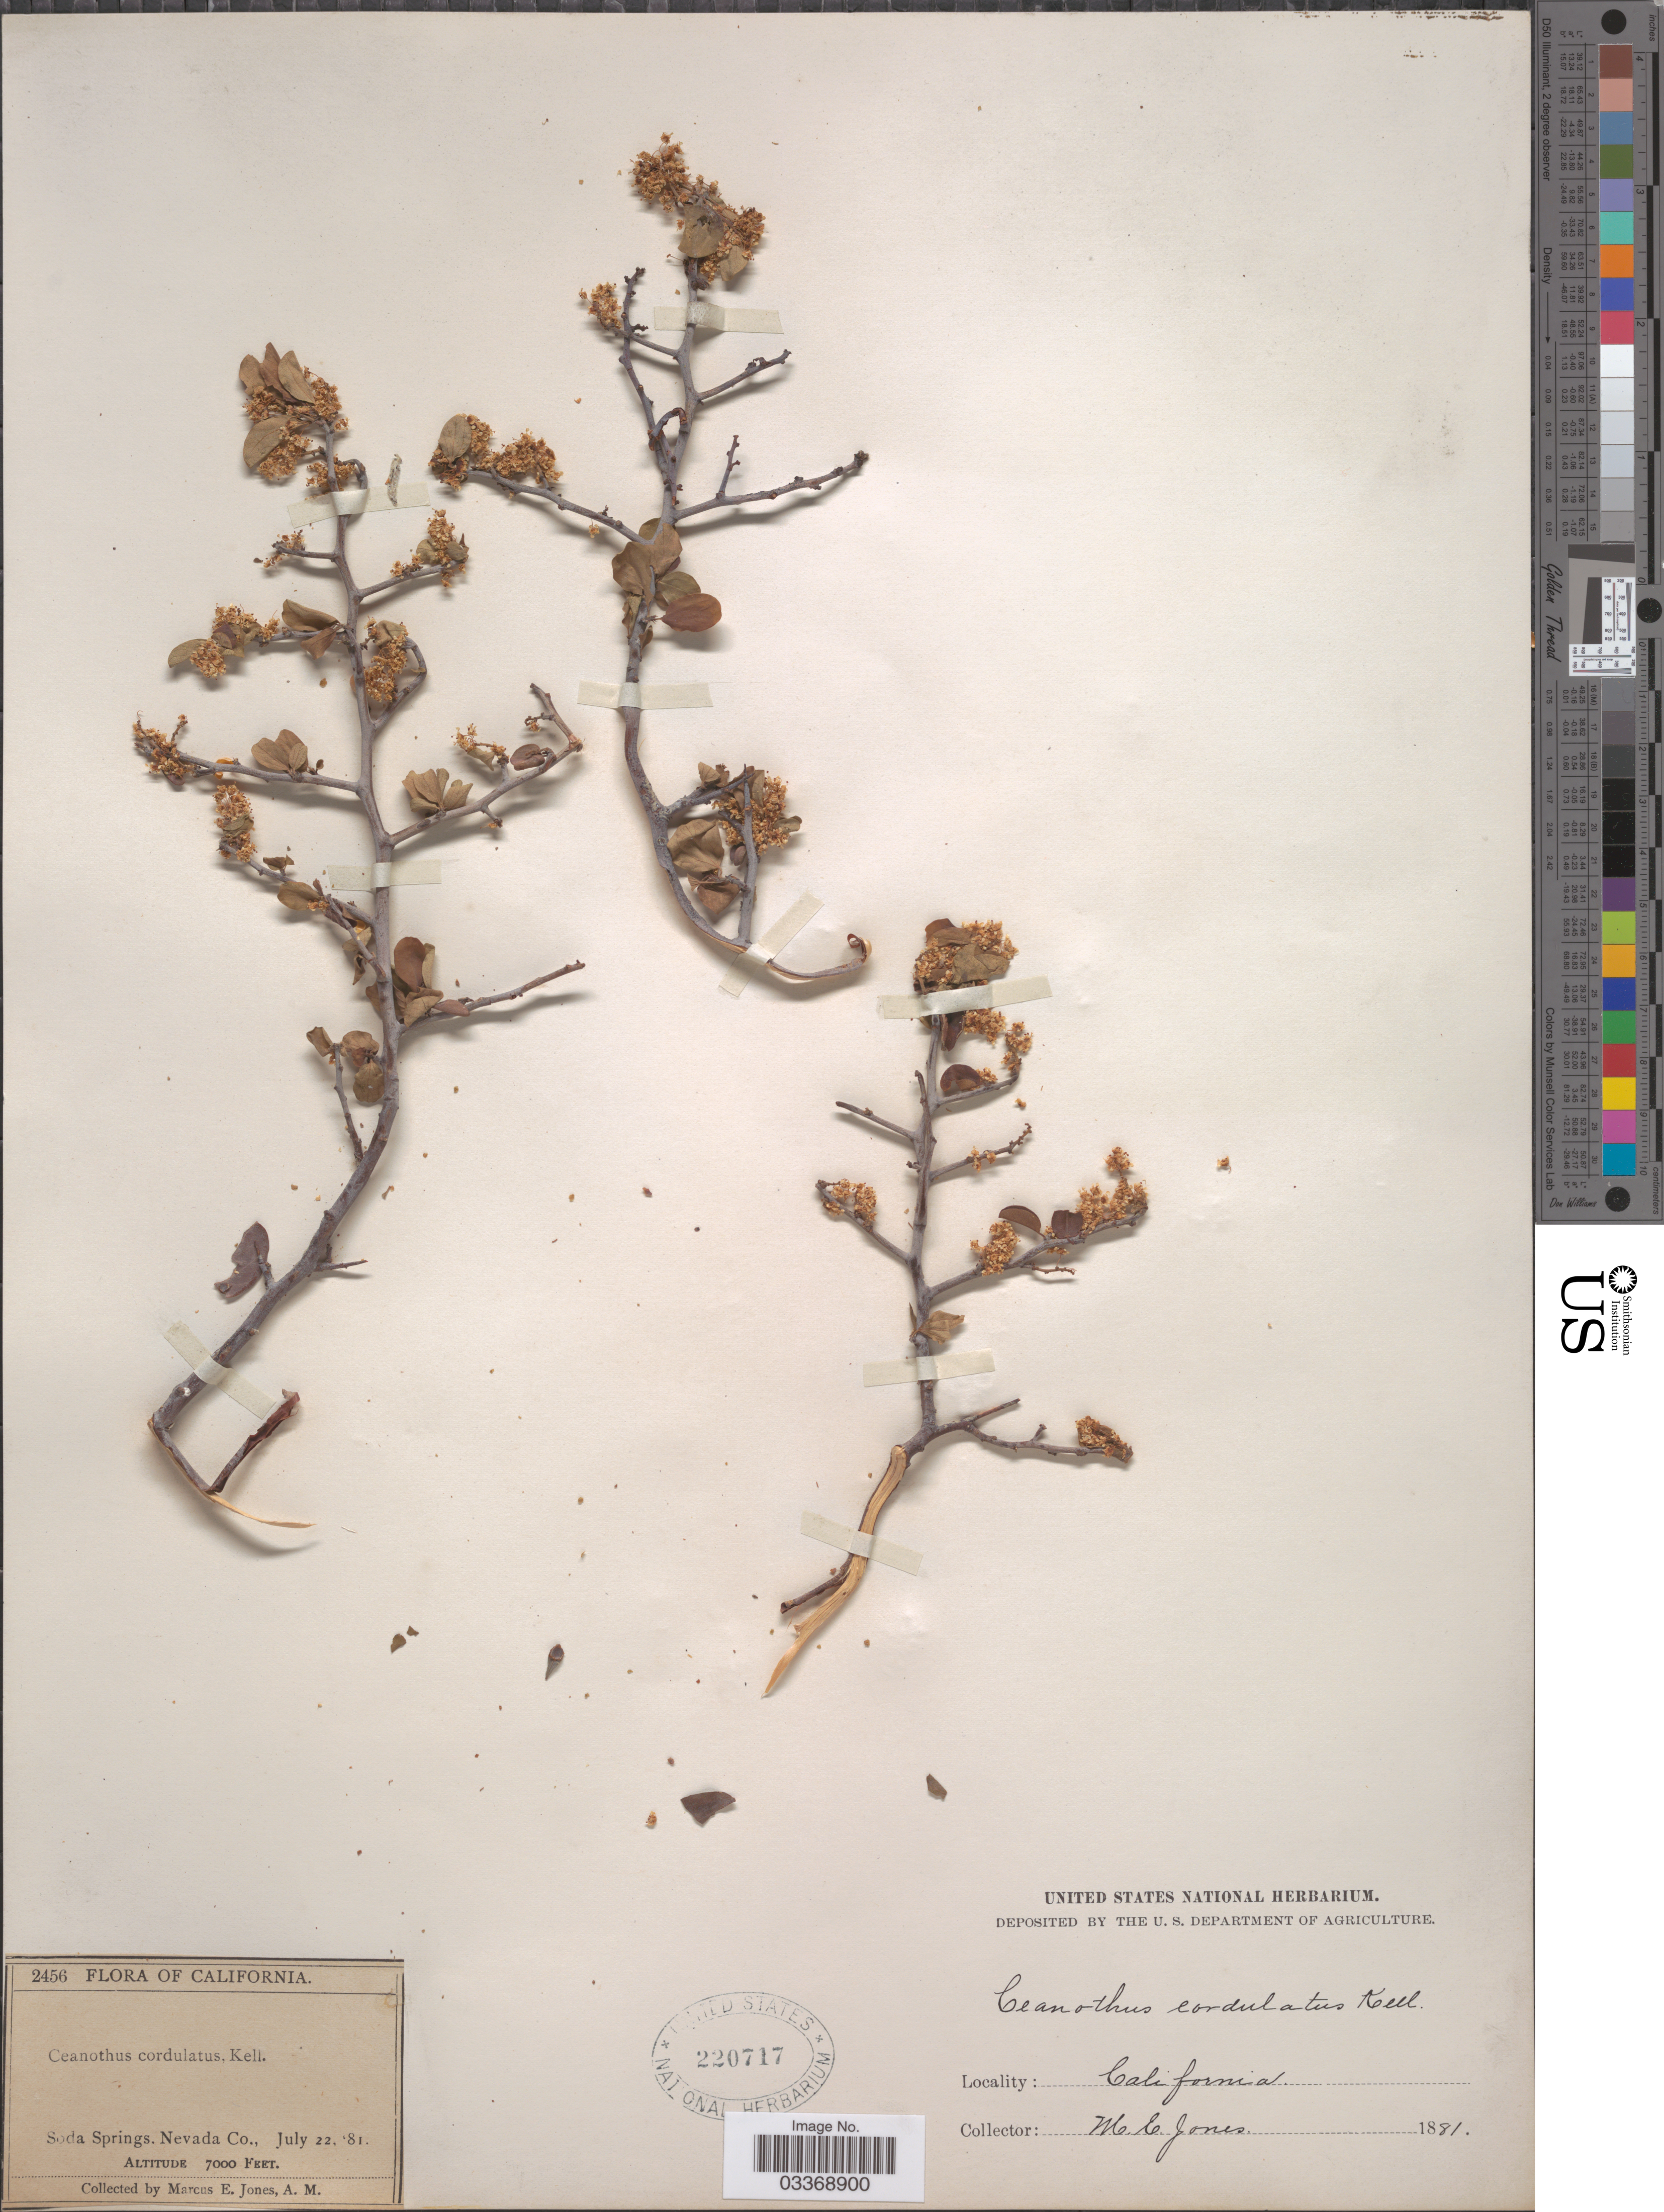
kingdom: Plantae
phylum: Tracheophyta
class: Magnoliopsida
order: Rosales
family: Rhamnaceae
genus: Ceanothus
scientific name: Ceanothus cordulatus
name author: Kellogg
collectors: M. E. Jones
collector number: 2456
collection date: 1881-07-22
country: United States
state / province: California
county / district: Nevada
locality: Soda Springs. Nevada Co.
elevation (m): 2134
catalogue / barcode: US 220717